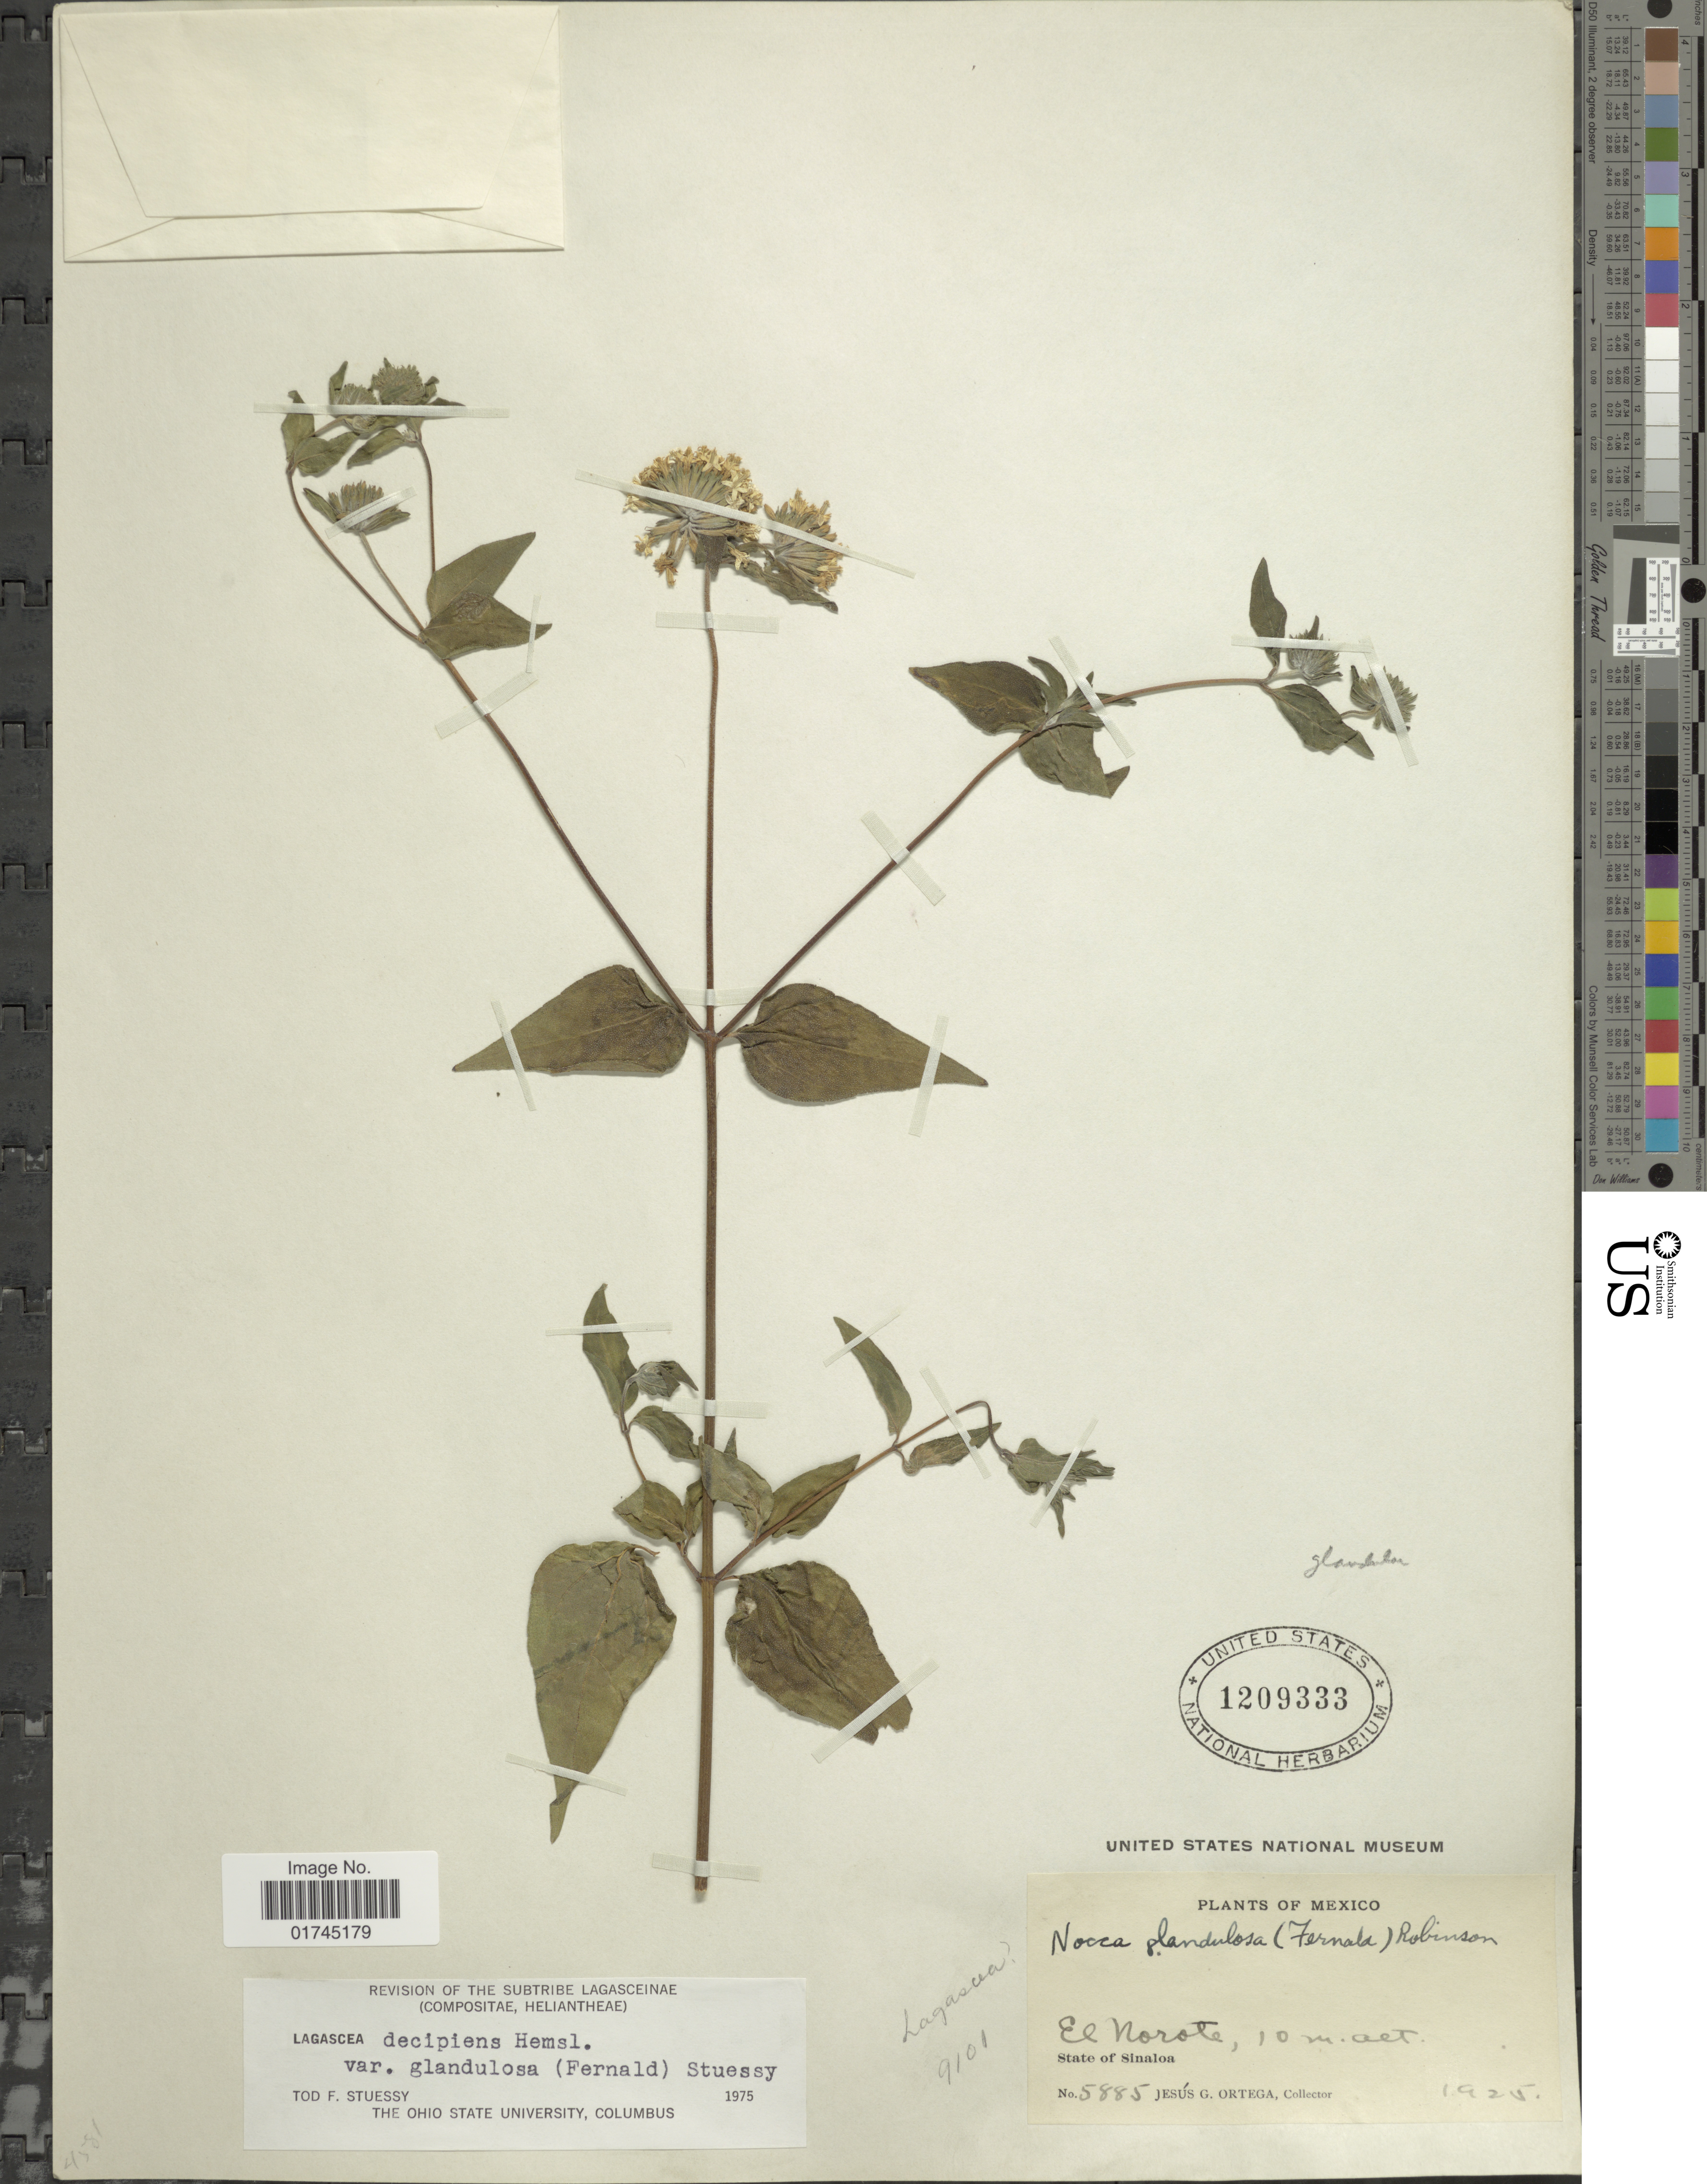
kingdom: Plantae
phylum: Tracheophyta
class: Magnoliopsida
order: Asterales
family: Asteraceae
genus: Lagascea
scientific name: Lagascea decipiens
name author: Hemsl.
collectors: J. Ortega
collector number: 5885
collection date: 1925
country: Mexico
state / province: Sinaloa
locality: El Norote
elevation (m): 10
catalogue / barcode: US 1209333